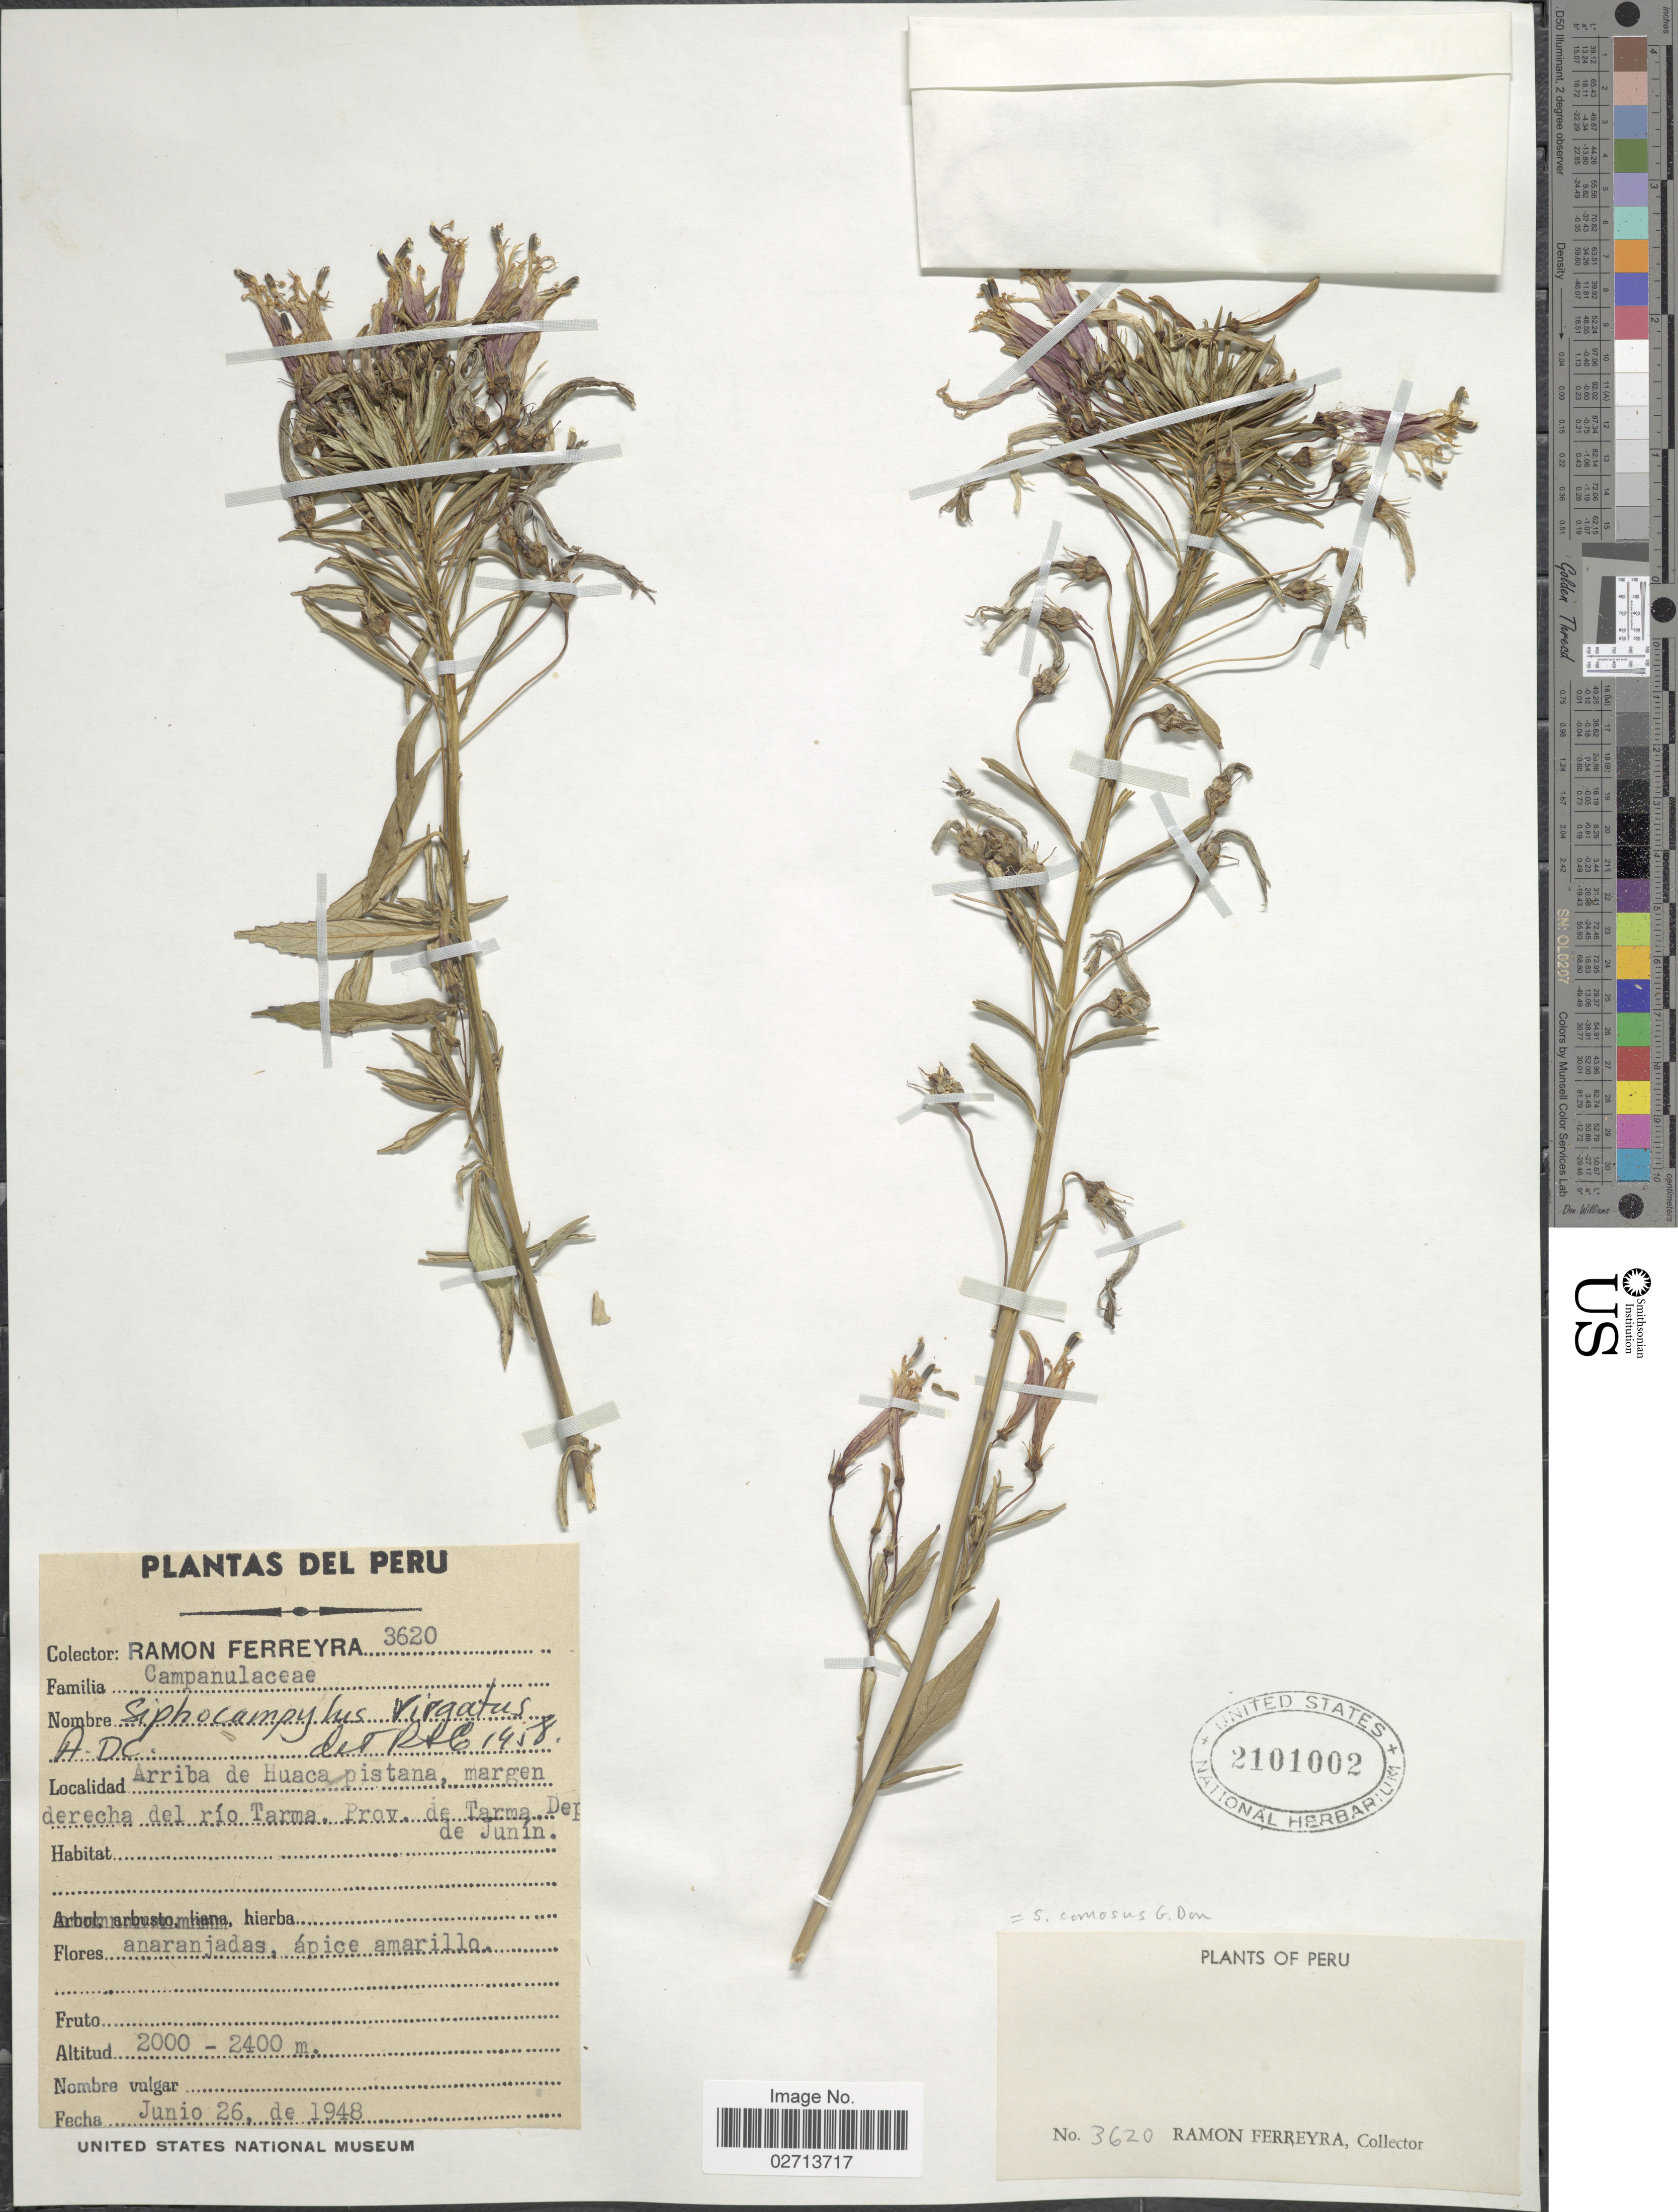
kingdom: Plantae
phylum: Tracheophyta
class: Magnoliopsida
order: Asterales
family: Campanulaceae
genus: Siphocampylus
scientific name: Siphocampylus comosus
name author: (Cav.) G. Don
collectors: R. A. Ferreyra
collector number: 3620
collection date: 1948-06-26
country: Peru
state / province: Junín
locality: Arriba de Huacapistan, margen derecha del río Tarma, Prov. de Tarma, Dep de Junín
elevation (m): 2000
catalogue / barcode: US 2101002